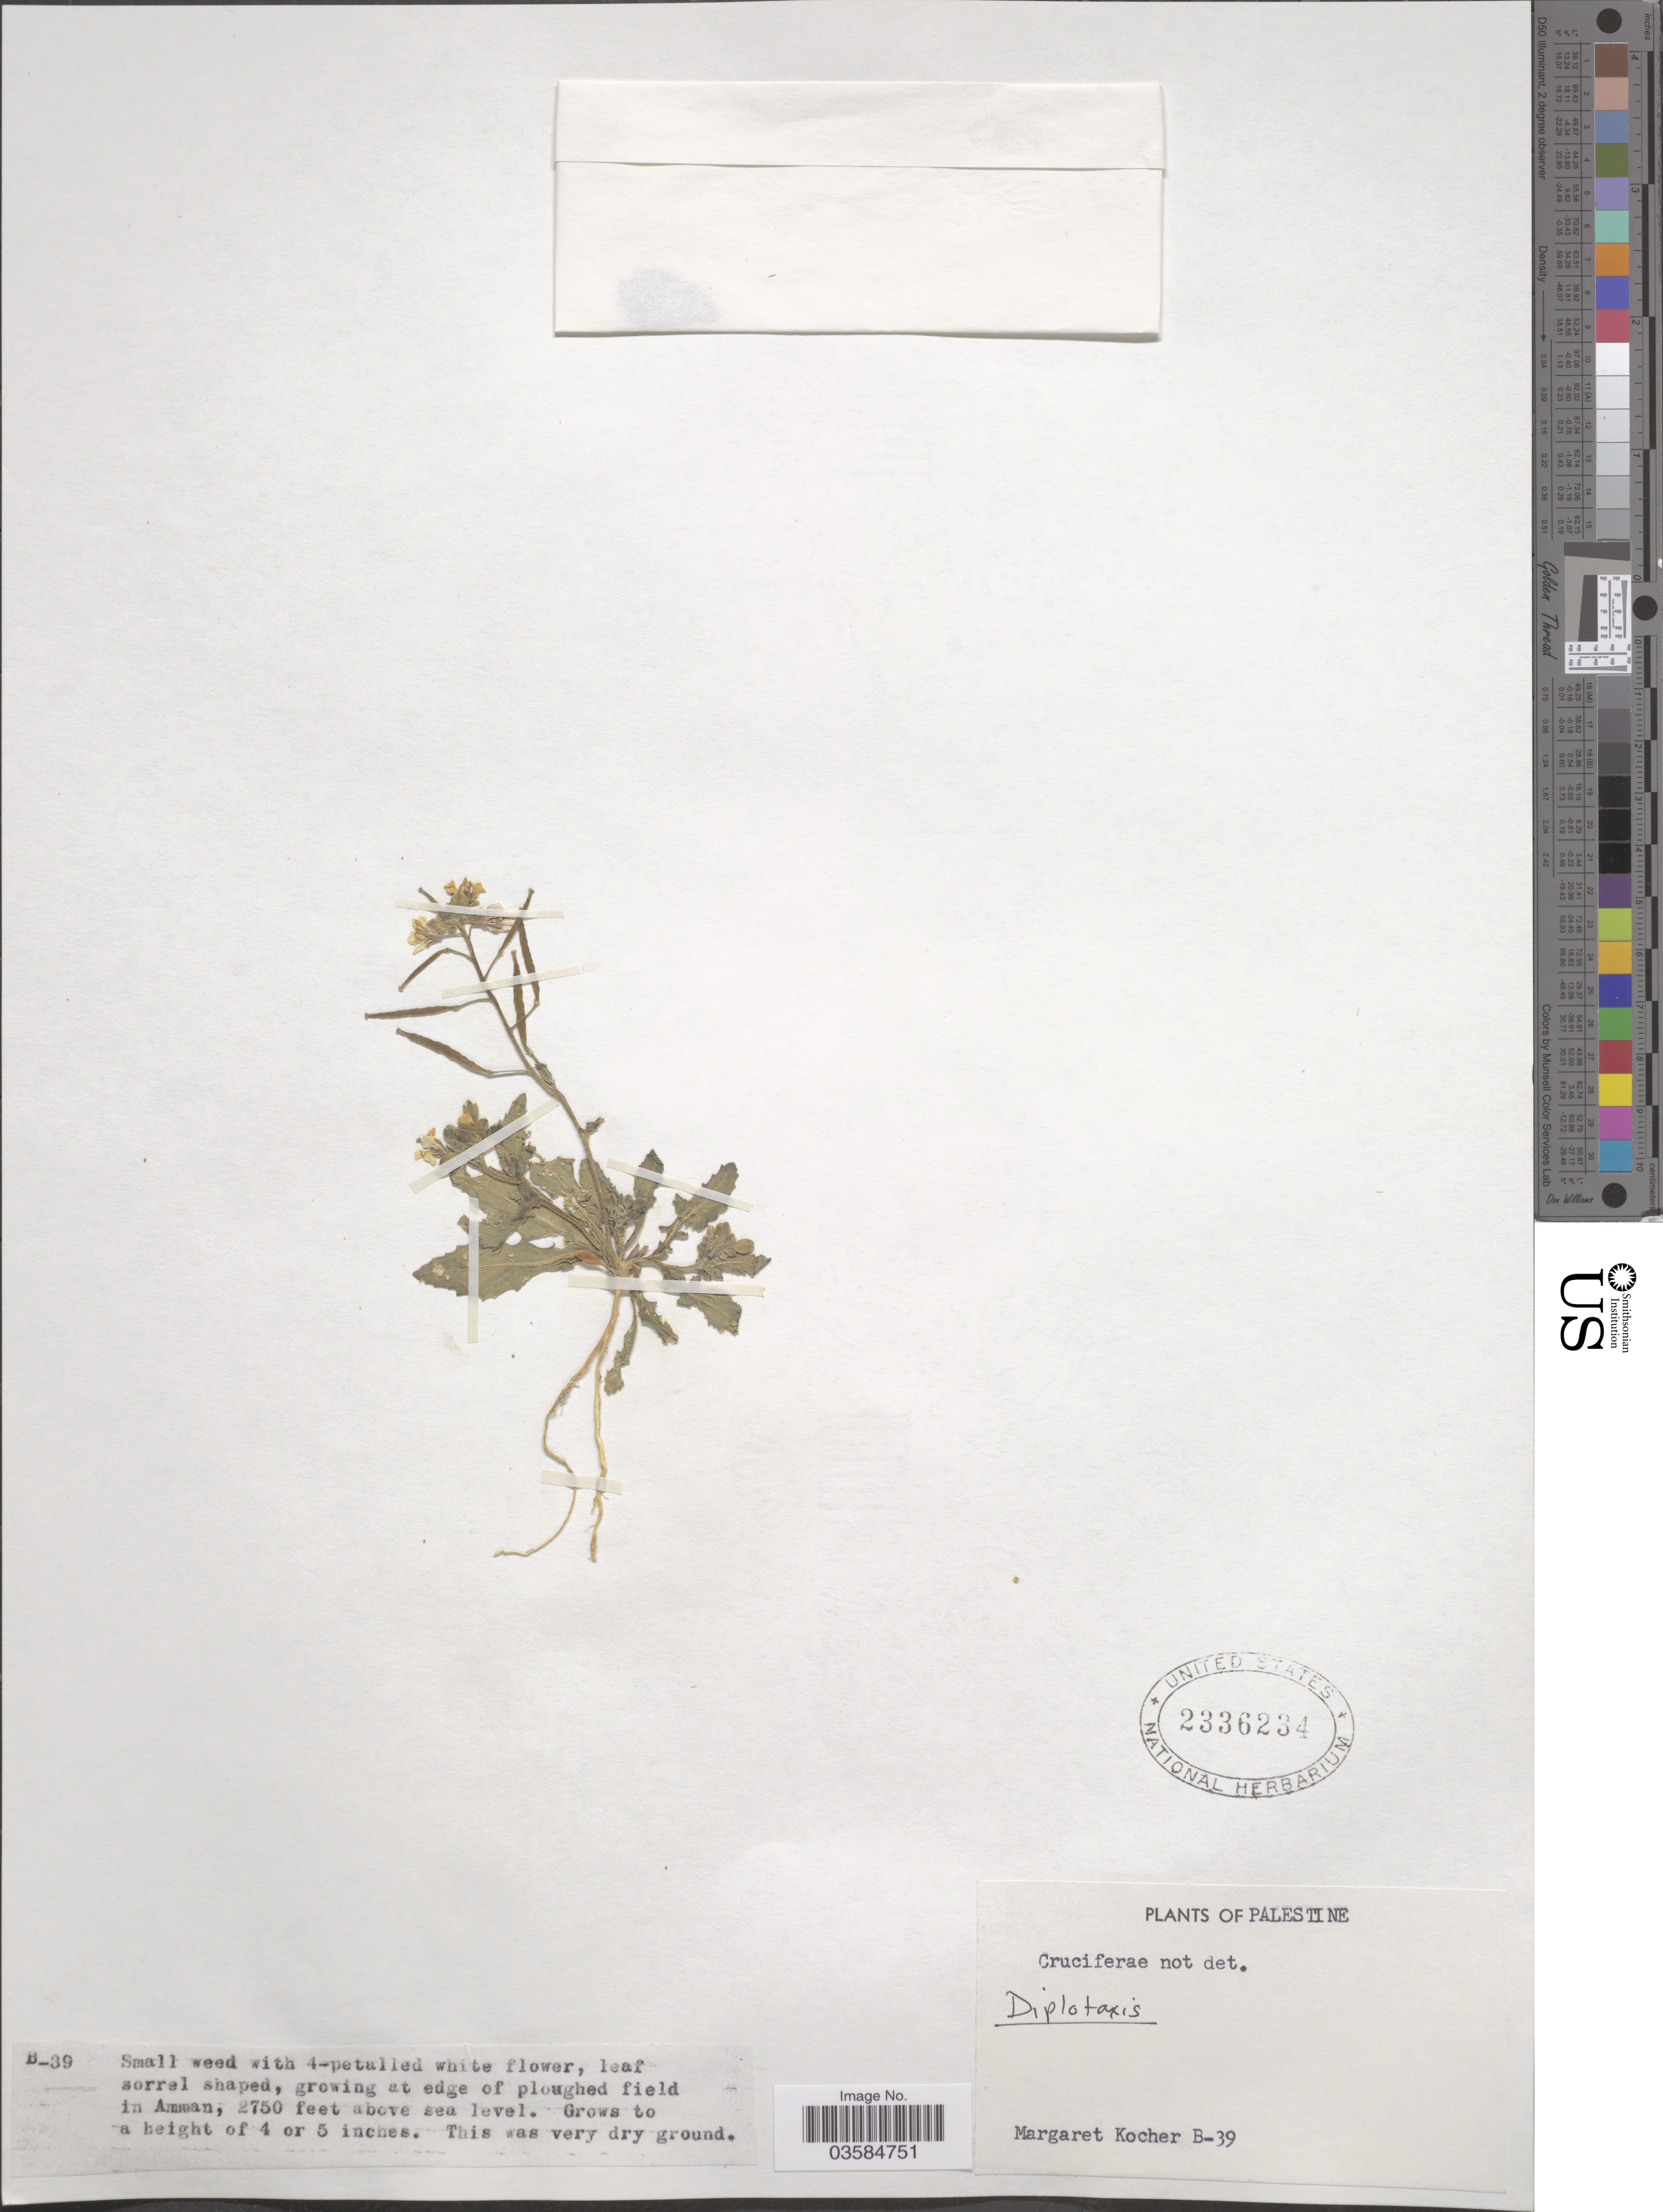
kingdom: Plantae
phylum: Tracheophyta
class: Magnoliopsida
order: Brassicales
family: Brassicaceae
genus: Diplotaxis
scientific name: Diplotaxis sp.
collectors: M. Kocher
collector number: B-39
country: Jordan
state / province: Amman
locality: Edge of ploughed field in Amman. Palestine.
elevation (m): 838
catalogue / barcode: US 2336234